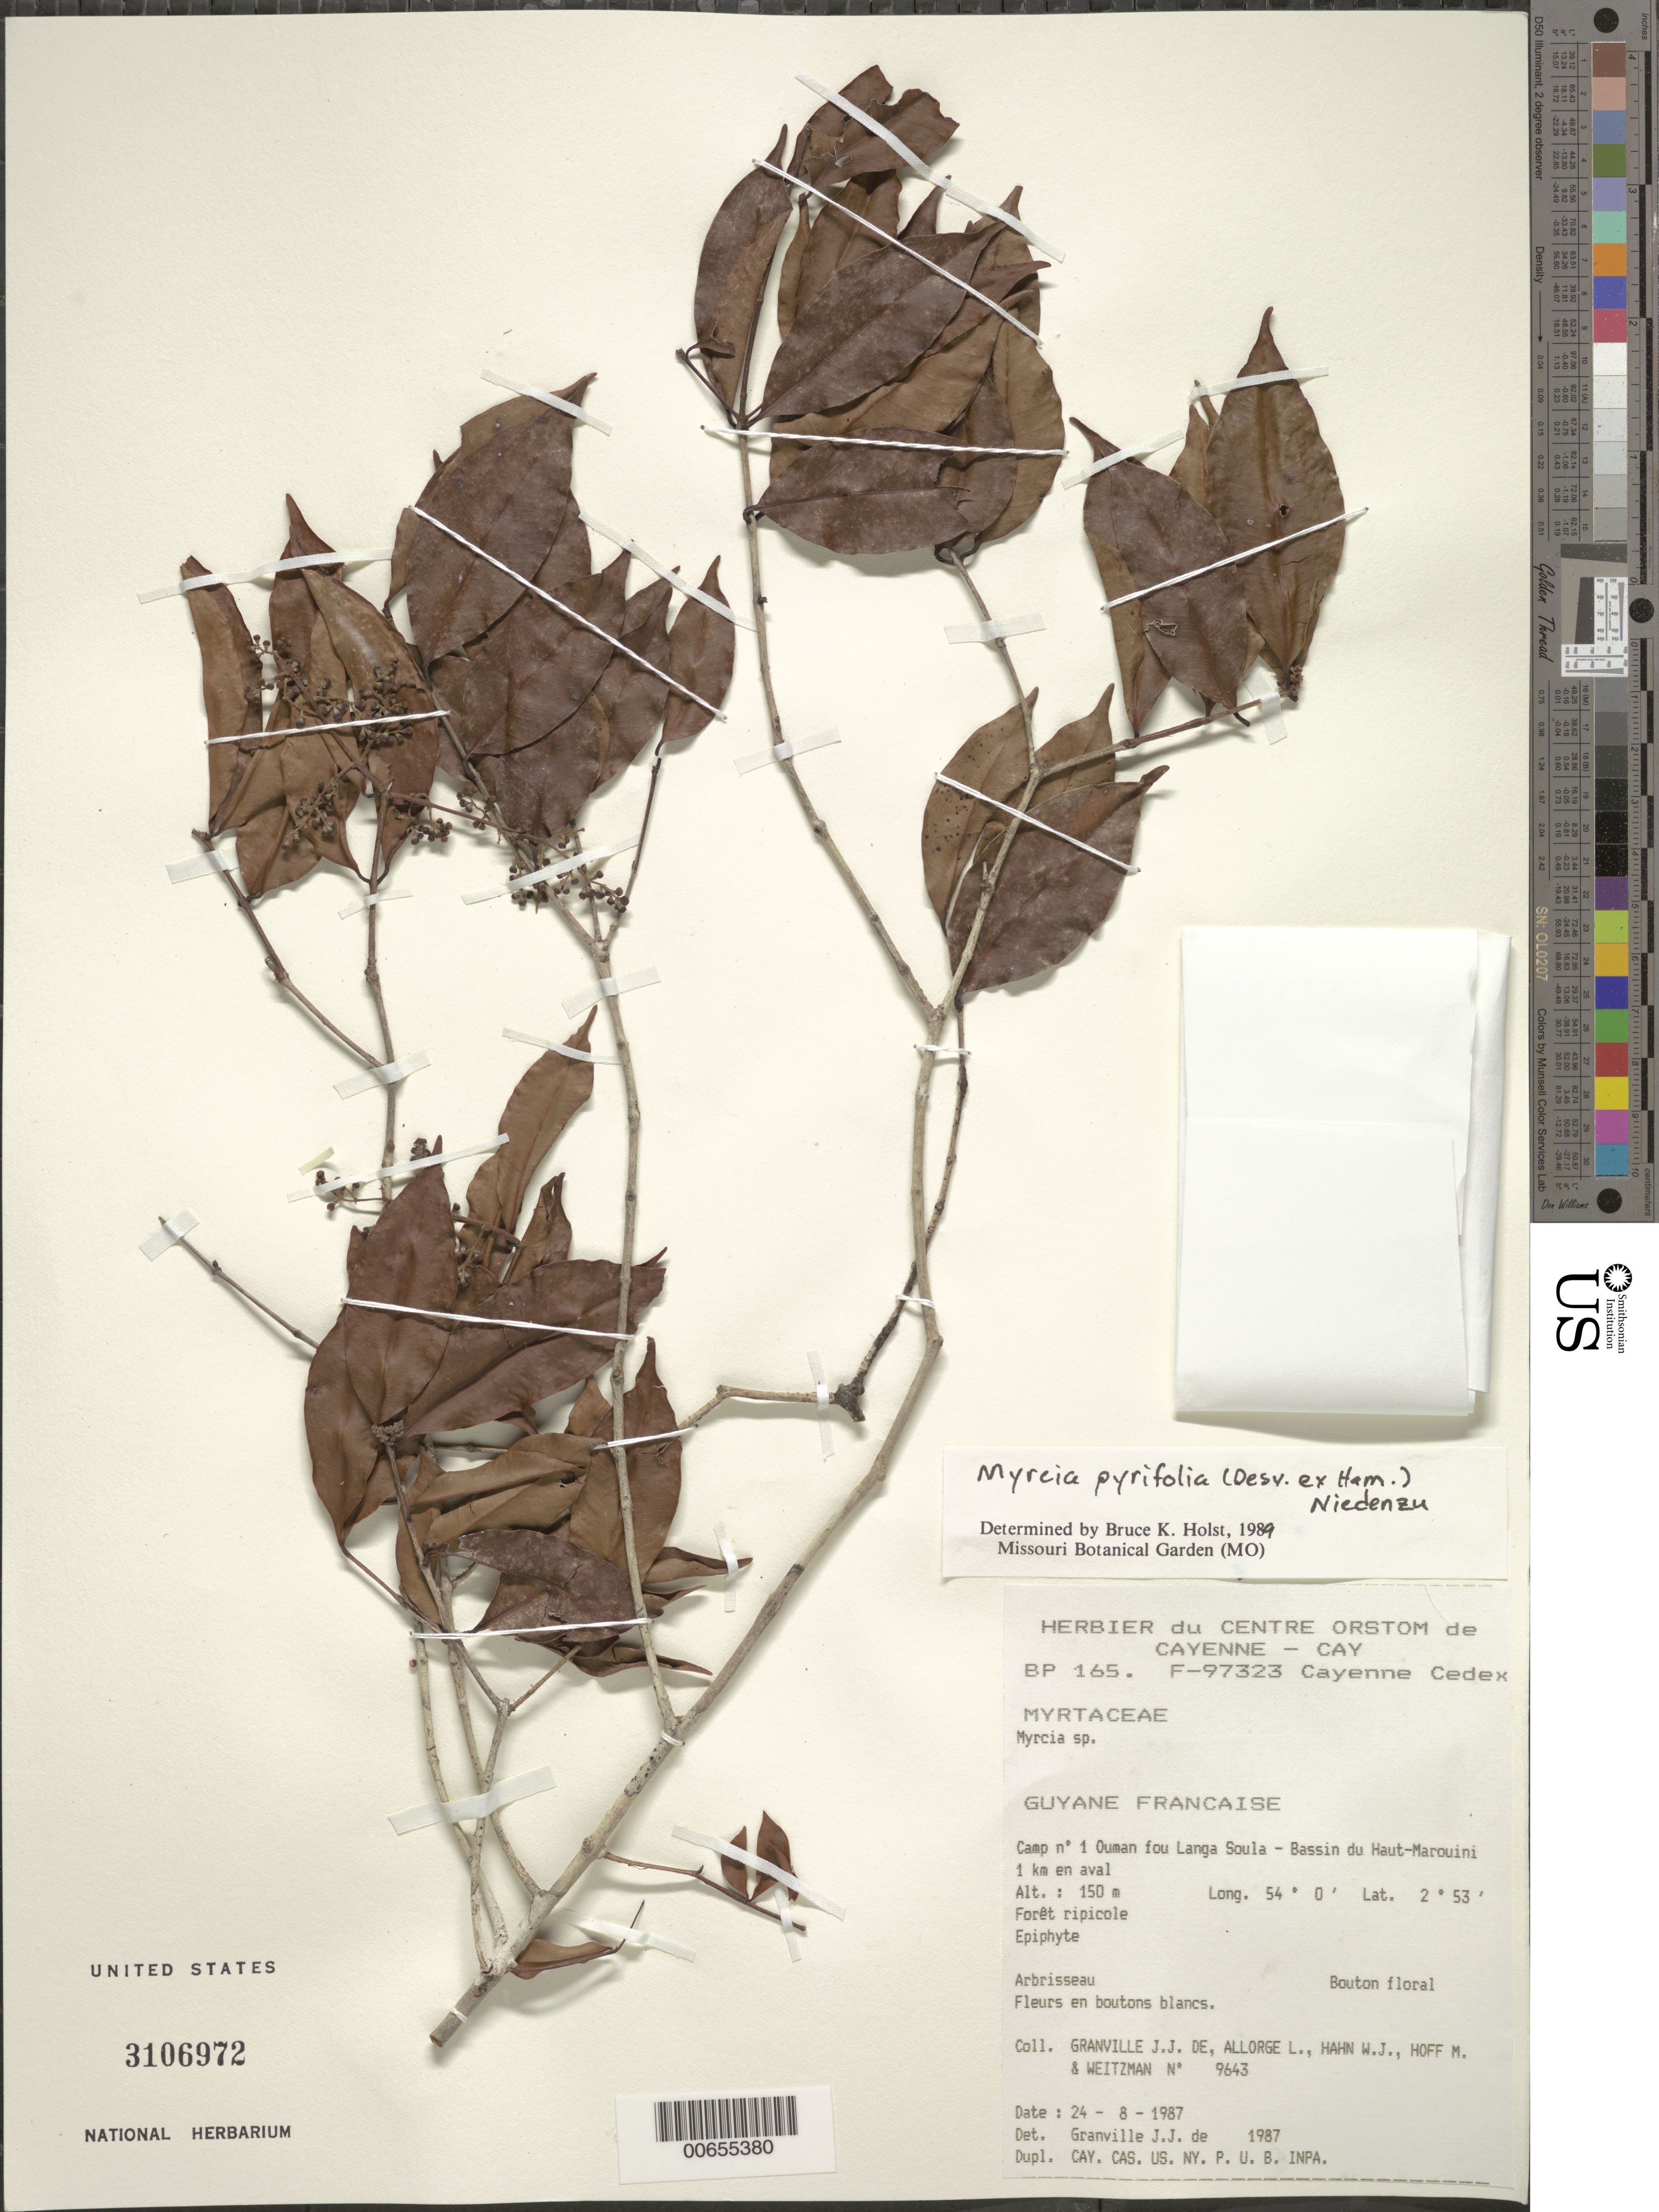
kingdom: Plantae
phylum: Tracheophyta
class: Magnoliopsida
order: Myrtales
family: Myrtaceae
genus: Myrcia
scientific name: Myrcia pyrifolia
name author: Nied.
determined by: Holst, Bruce K.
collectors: J.-J. de Granville, L. Allorge, W. J. Hahn, M. Hoff & A. L. Weitzman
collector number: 9643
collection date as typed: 24-Aug-87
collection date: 1987-08-24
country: French Guiana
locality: Ouman fou Langa Soula, Camp #1, Bassin du Haut-Marouini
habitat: Forêt ripicole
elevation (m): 150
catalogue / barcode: US 3106972